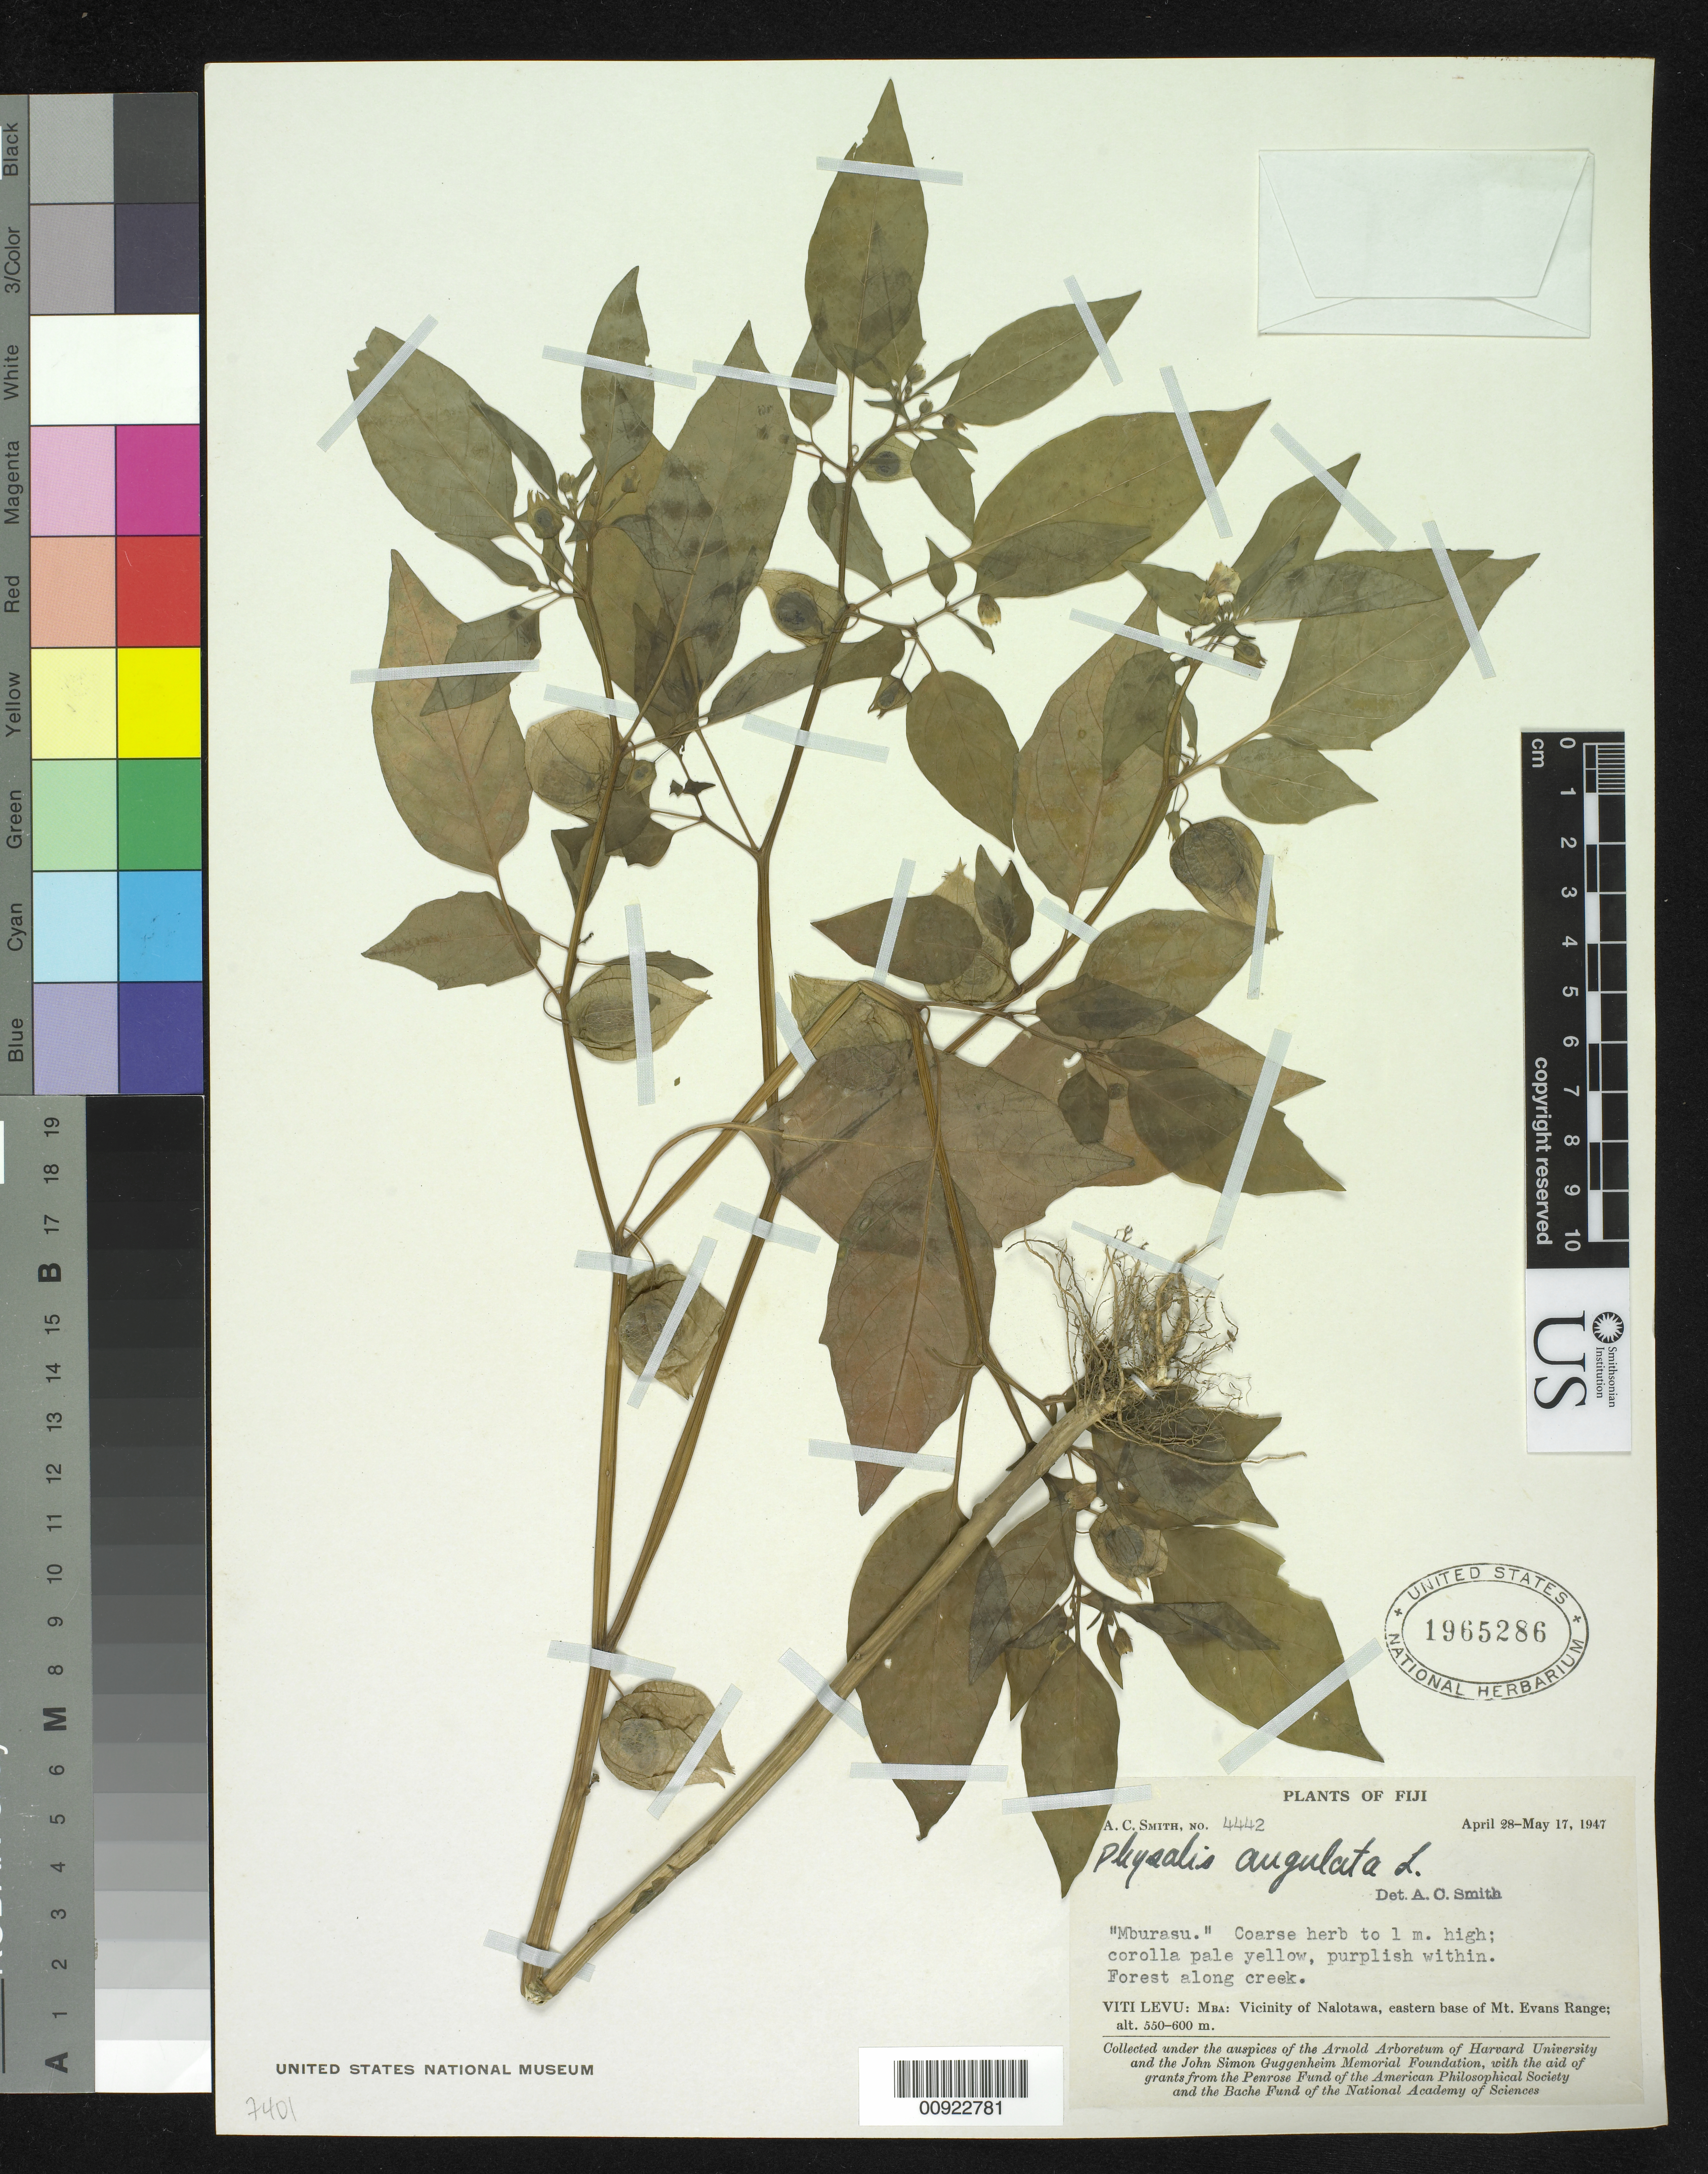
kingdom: Plantae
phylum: Tracheophyta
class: Magnoliopsida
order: Solanales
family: Solanaceae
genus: Physalis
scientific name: Physalis angulata var. angulata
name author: L.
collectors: C. A. Smith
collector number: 4442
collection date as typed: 28 Apr 1947 to 17 May 1947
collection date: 1947-04-28/1947-05-17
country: Fiji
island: Viti Levu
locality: Vicinity of Nalotawa, eastern base of Mt. Evans Range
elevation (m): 550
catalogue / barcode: US 1965286